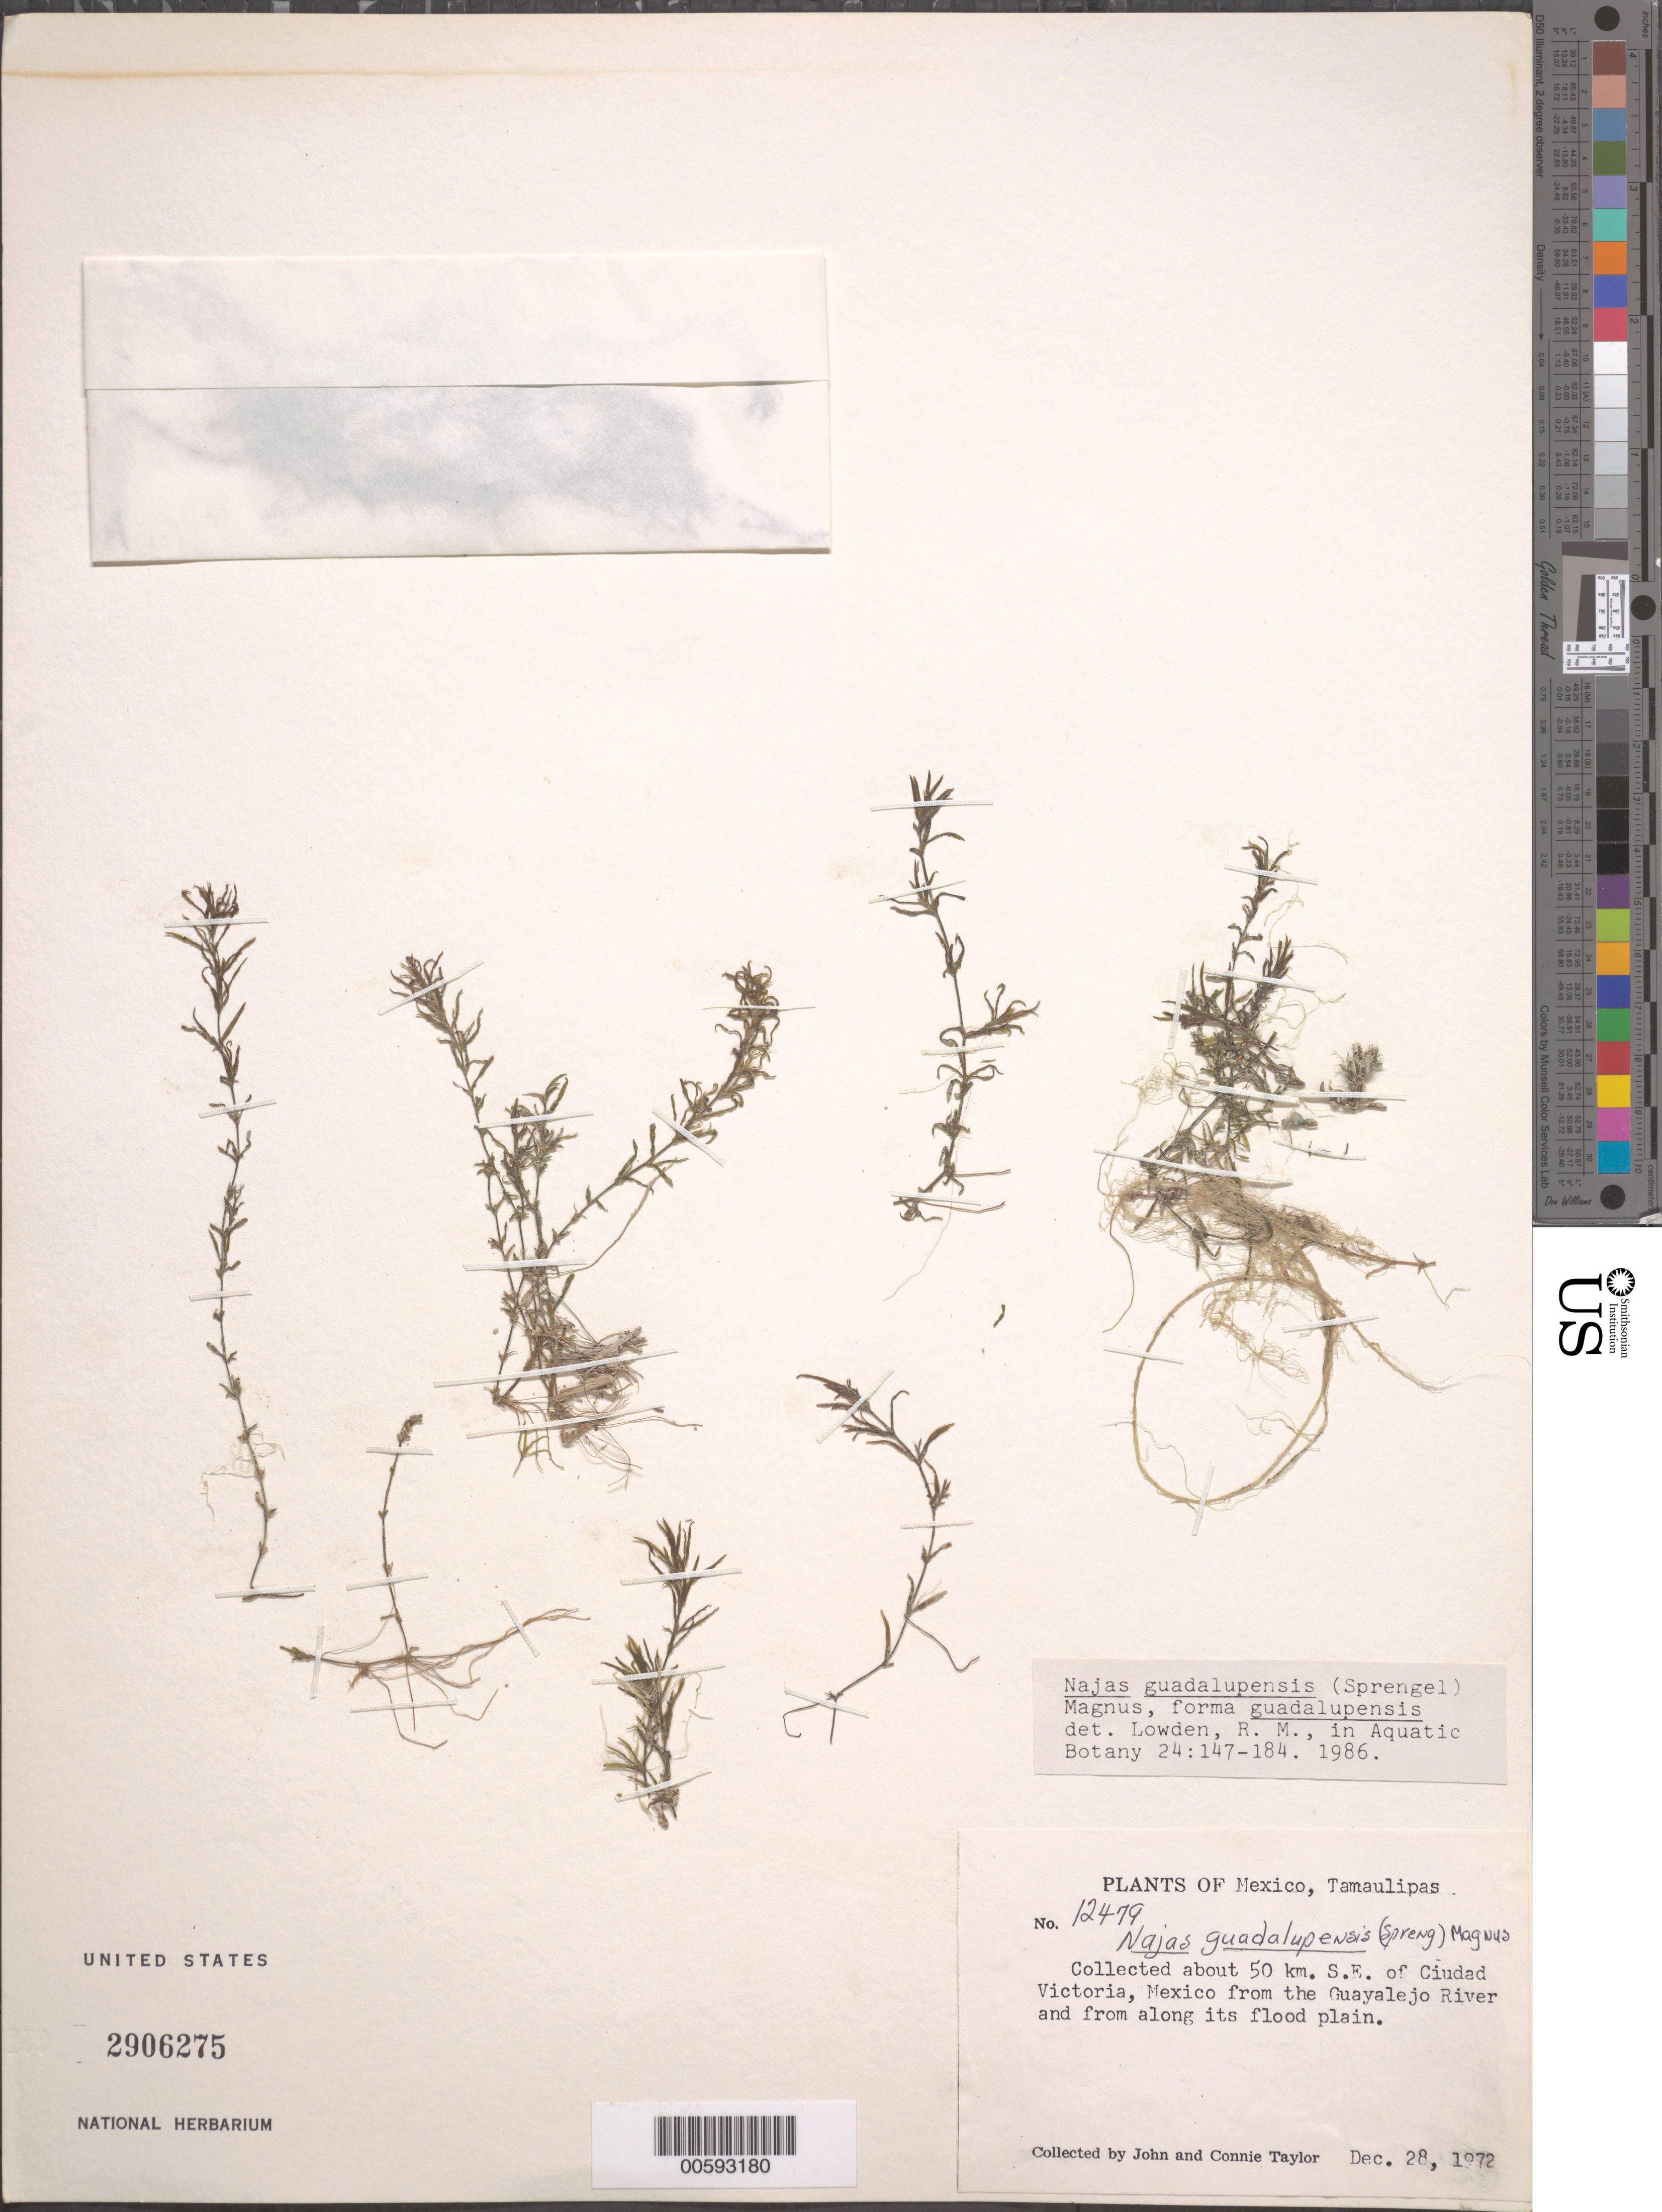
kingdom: Plantae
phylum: Tracheophyta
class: Liliopsida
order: Alismatales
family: Hydrocharitaceae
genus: Najas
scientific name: Najas guadalupensis var. guadalupensis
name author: (Spreng.) Magnus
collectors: J. Taylor & C. Taylor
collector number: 12479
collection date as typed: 28 Dec 1972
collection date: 1972-12-28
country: Mexico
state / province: Tamaulipas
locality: Ciudad Victoria, Guayalejo River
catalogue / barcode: US 2906275